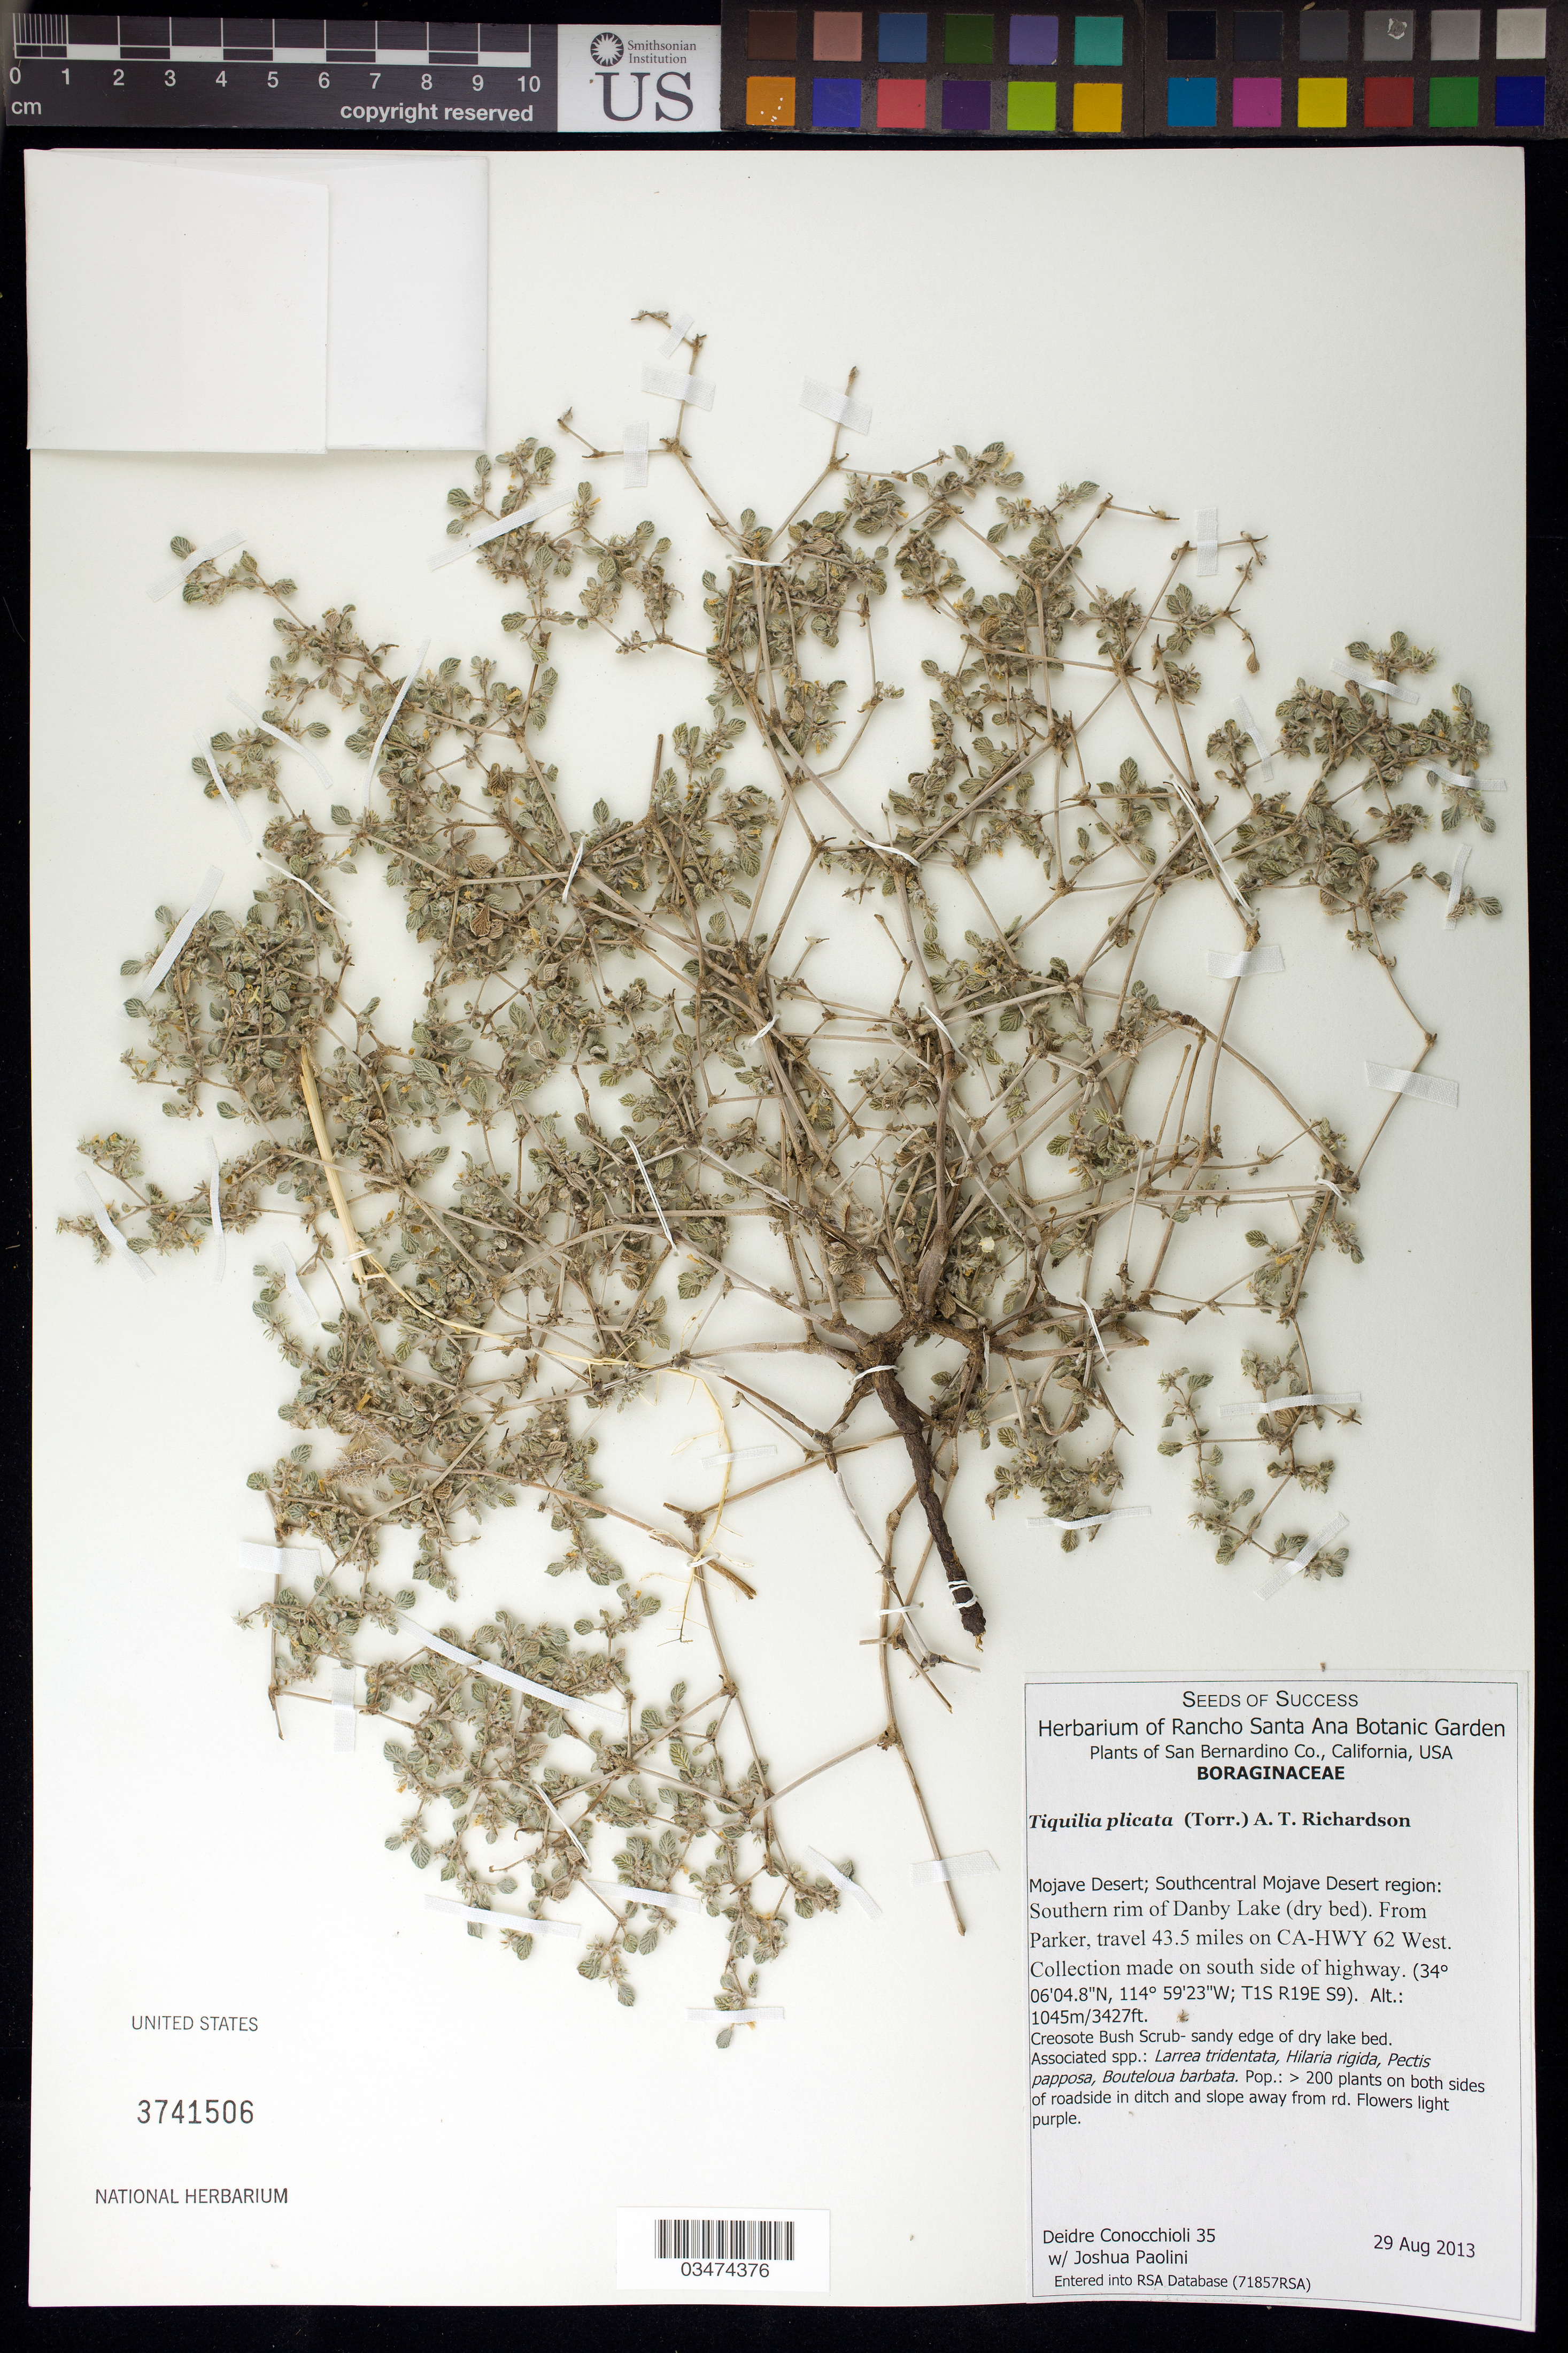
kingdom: Plantae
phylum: Tracheophyta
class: Magnoliopsida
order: Boraginales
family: Ehretiaceae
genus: Tiquilia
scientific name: Tiquilia plicata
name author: Torr.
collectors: D. Conocchioli & J. Paolini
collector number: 35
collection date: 2013-08-29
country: United States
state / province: California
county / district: San Bernardino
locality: Southcentral Mojave Desert region, Southern rim of Danby Lake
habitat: Creosote Bush Scrub-sandy edge of dry lake bed.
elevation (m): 1045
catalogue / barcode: US 3741506